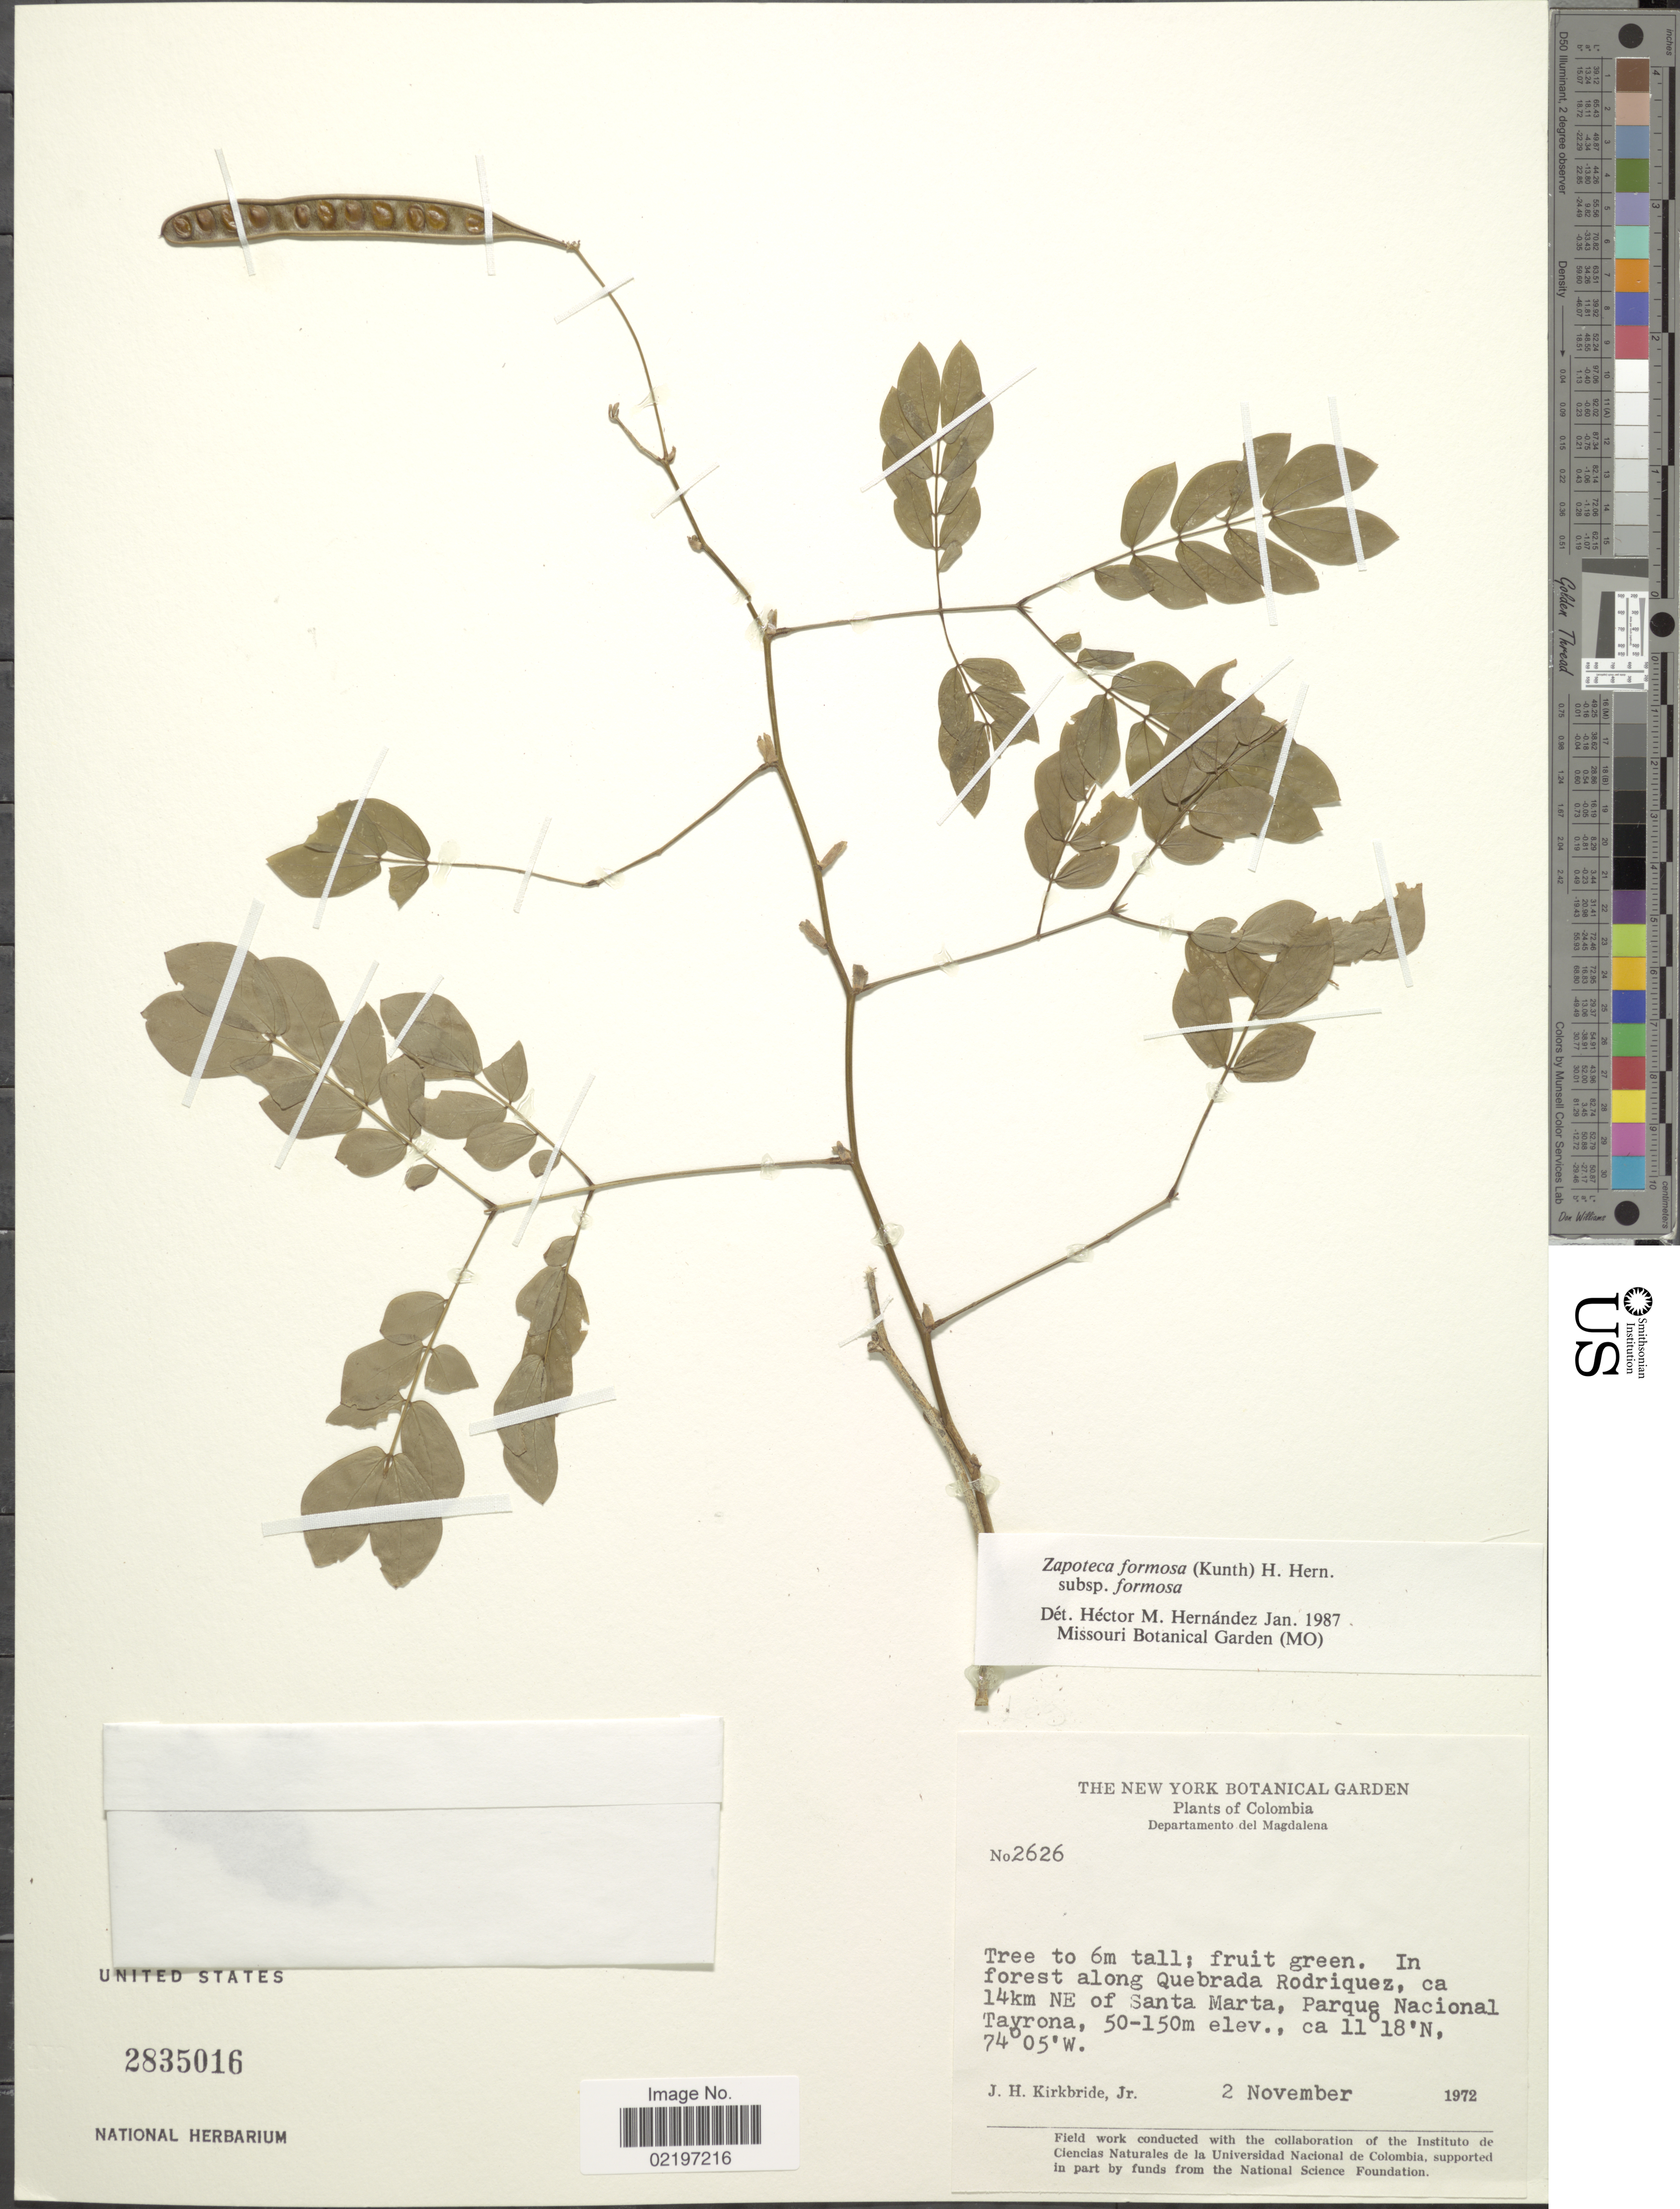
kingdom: Plantae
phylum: Tracheophyta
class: Magnoliopsida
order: Fabales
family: Fabaceae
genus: Zapoteca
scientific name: Zapoteca formosa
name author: (Kunth) H.M. Hern.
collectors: J. H. Kirkbride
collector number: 2626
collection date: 1972-11-02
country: Colombia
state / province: Magdalena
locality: Departamento del Magdalena, In forest along Quebrada Rodriguez, ca. 14 km NE of Santa Marta, Parque Nacional Tayrona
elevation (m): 50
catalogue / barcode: US 2853016